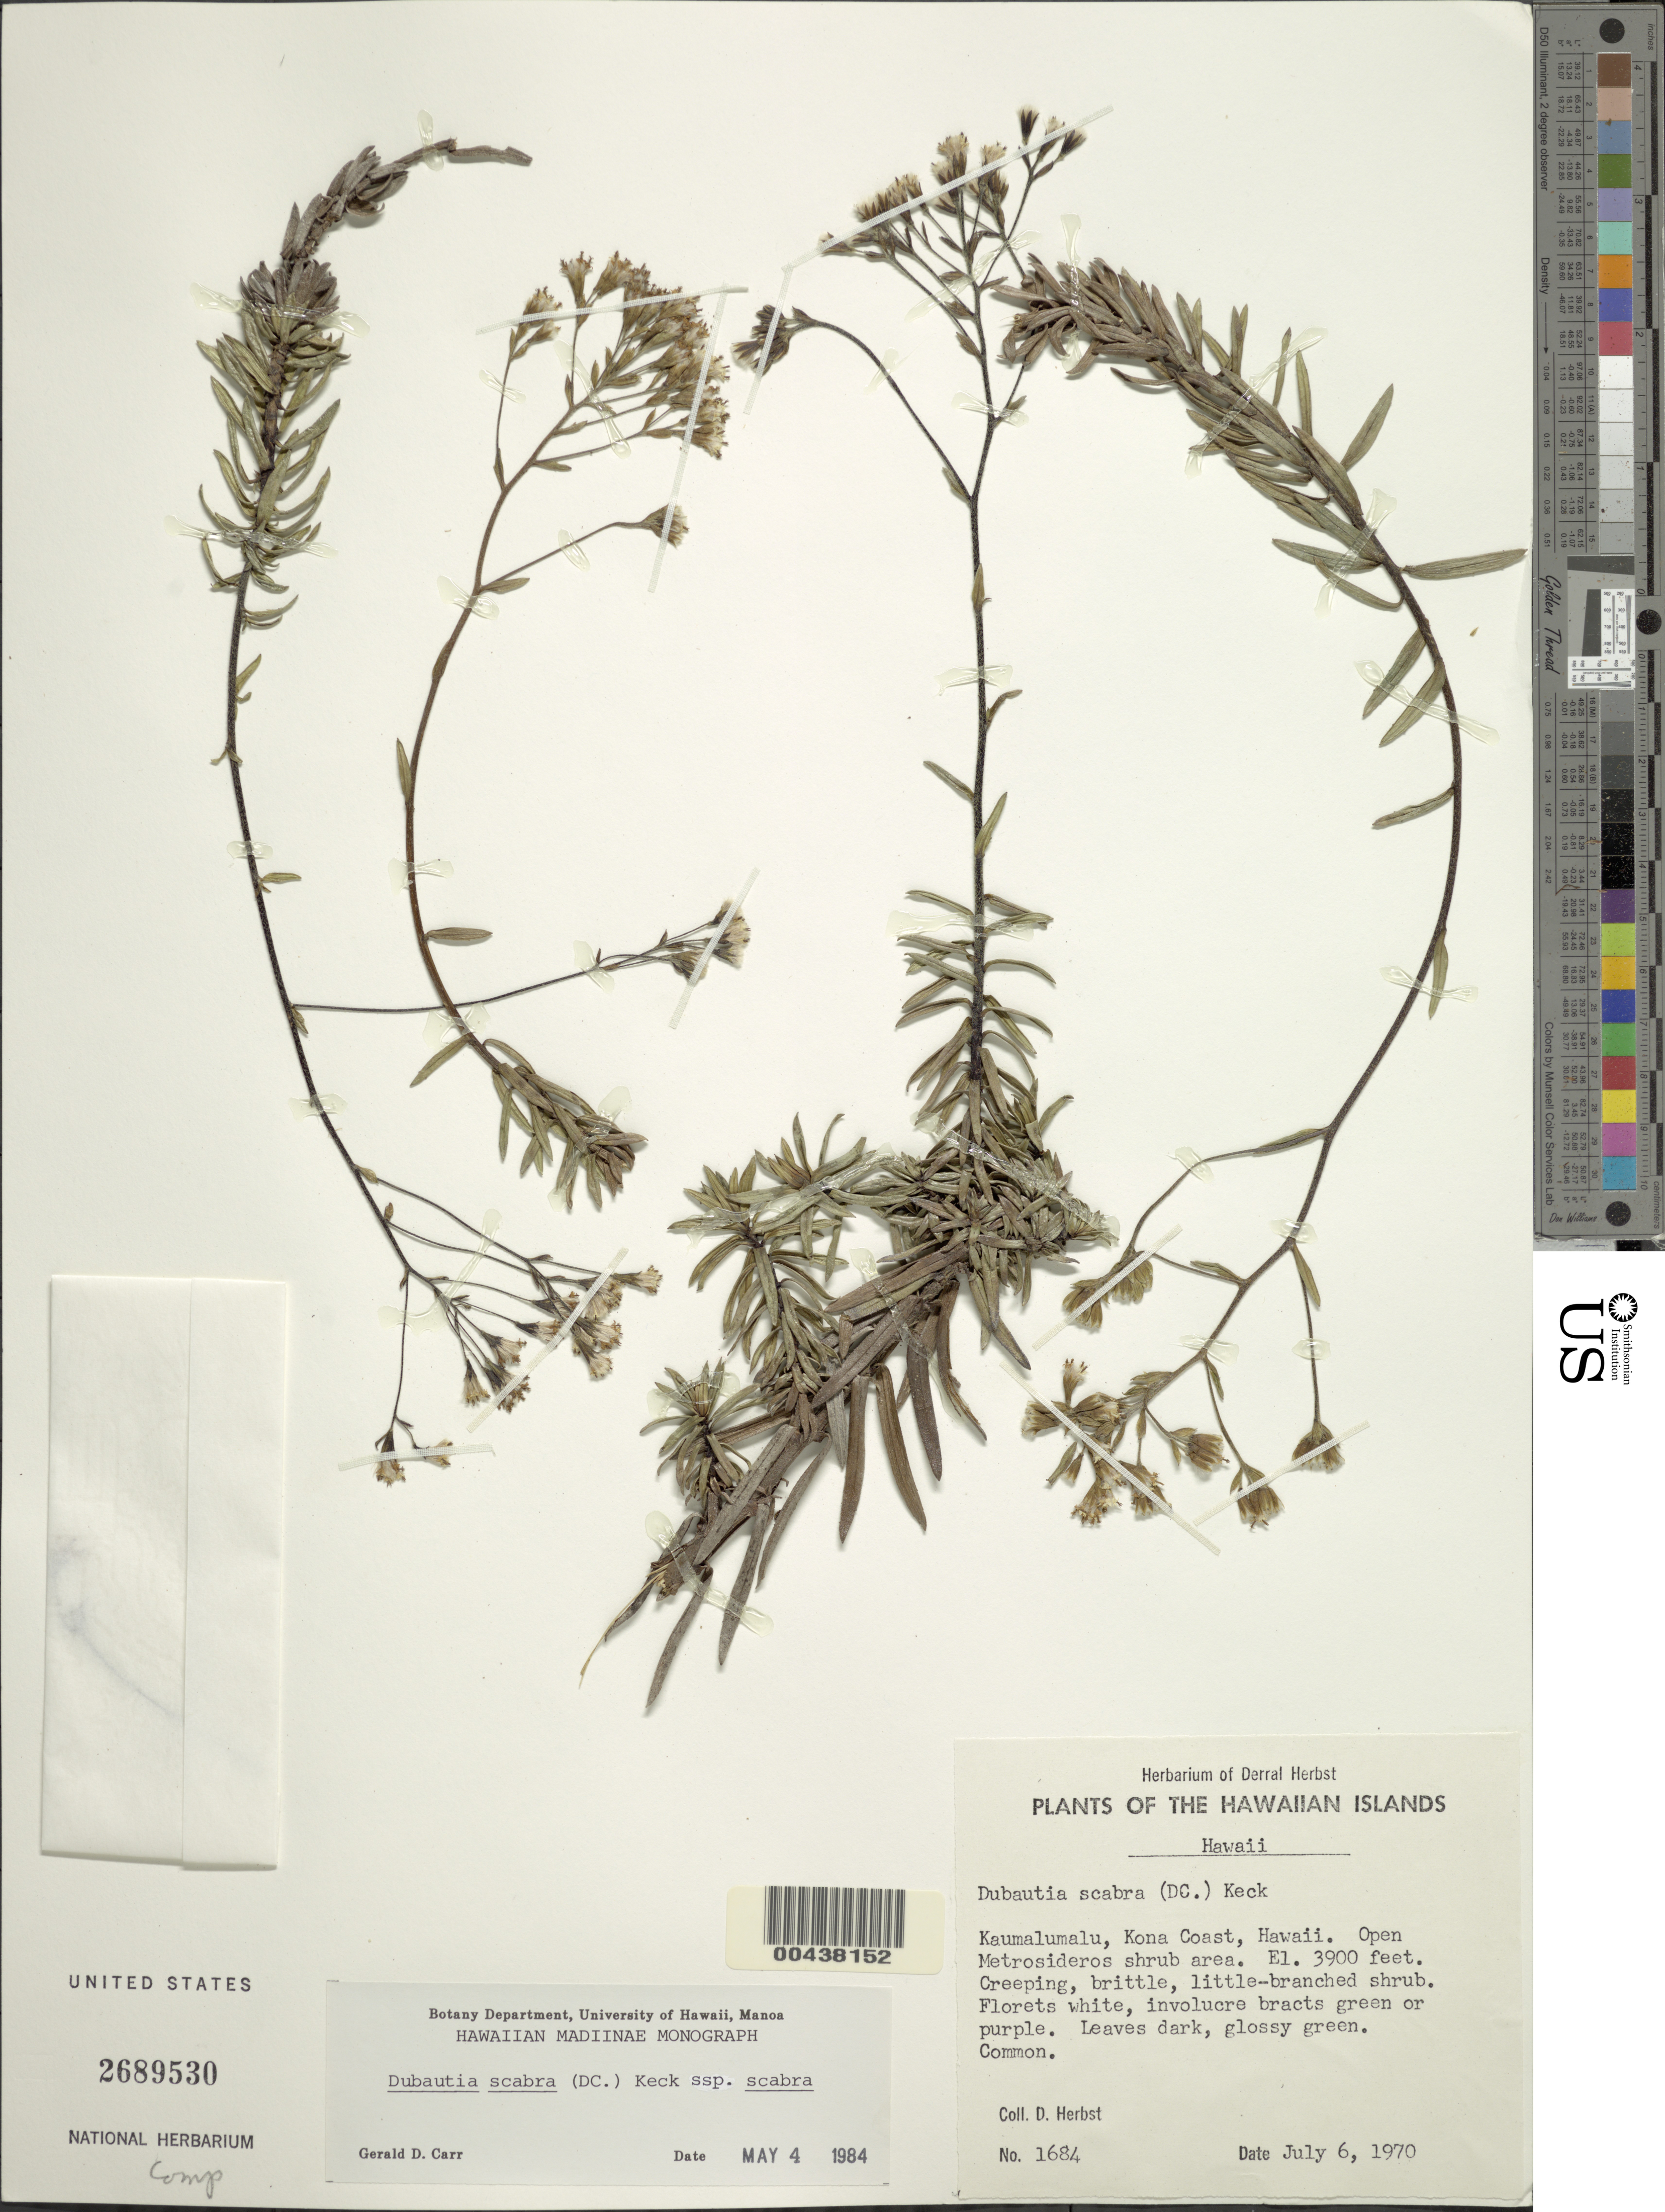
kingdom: Plantae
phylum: Tracheophyta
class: Magnoliopsida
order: Asterales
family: Asteraceae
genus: Dubautia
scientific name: Dubautia scabra subsp. scabra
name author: (DC.) D.D. Keck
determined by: Carr, G. D.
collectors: D. R. Herbst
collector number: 1684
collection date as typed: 6 Jul 1970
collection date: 1970-07-06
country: United States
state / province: Hawaii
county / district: Hawaii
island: Hawaii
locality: Kaumalumalu, Kona Coast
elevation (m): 1189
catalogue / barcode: US 2689530